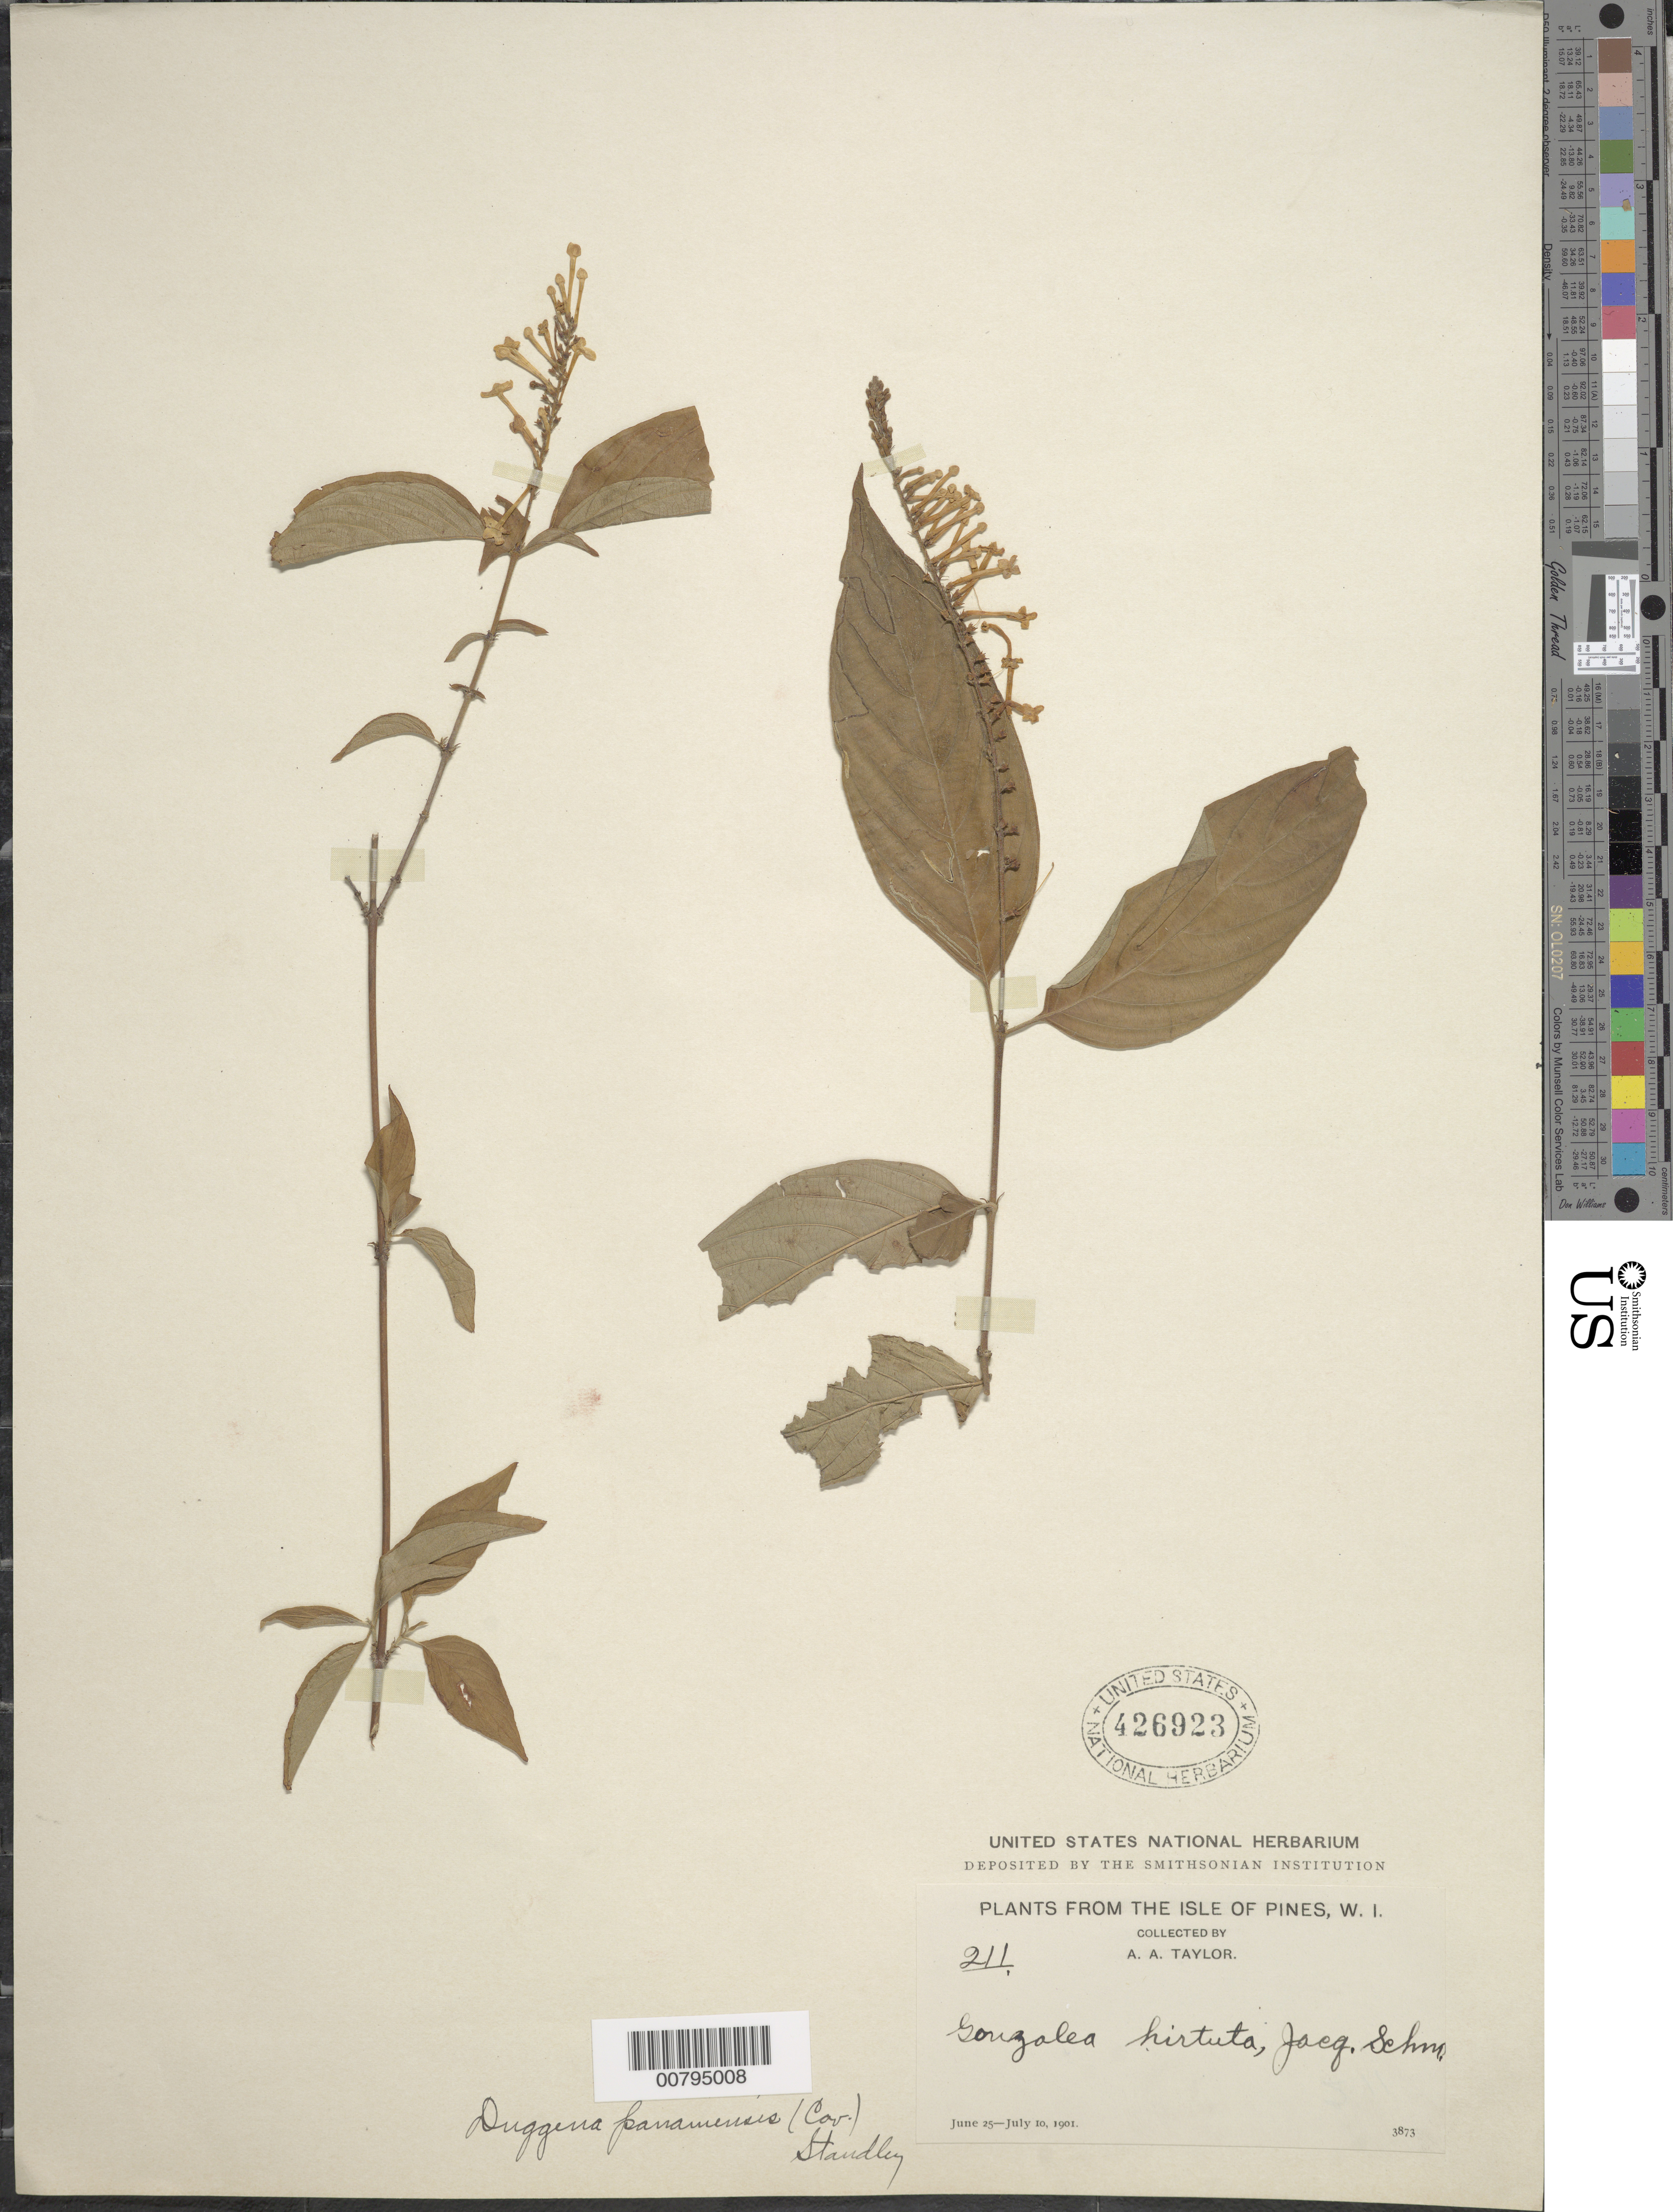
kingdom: Plantae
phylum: Tracheophyta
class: Magnoliopsida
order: Gentianales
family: Rubiaceae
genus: Gonzalagunia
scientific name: Gonzalagunia panamensis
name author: (Cav.) K. Schum.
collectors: A. A. Taylor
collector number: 211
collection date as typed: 25 Jun 1901 to 10 Jul 1901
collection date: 1901-06-25/1901-07-10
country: Cuba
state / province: Isla de La Juventud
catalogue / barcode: US 426923